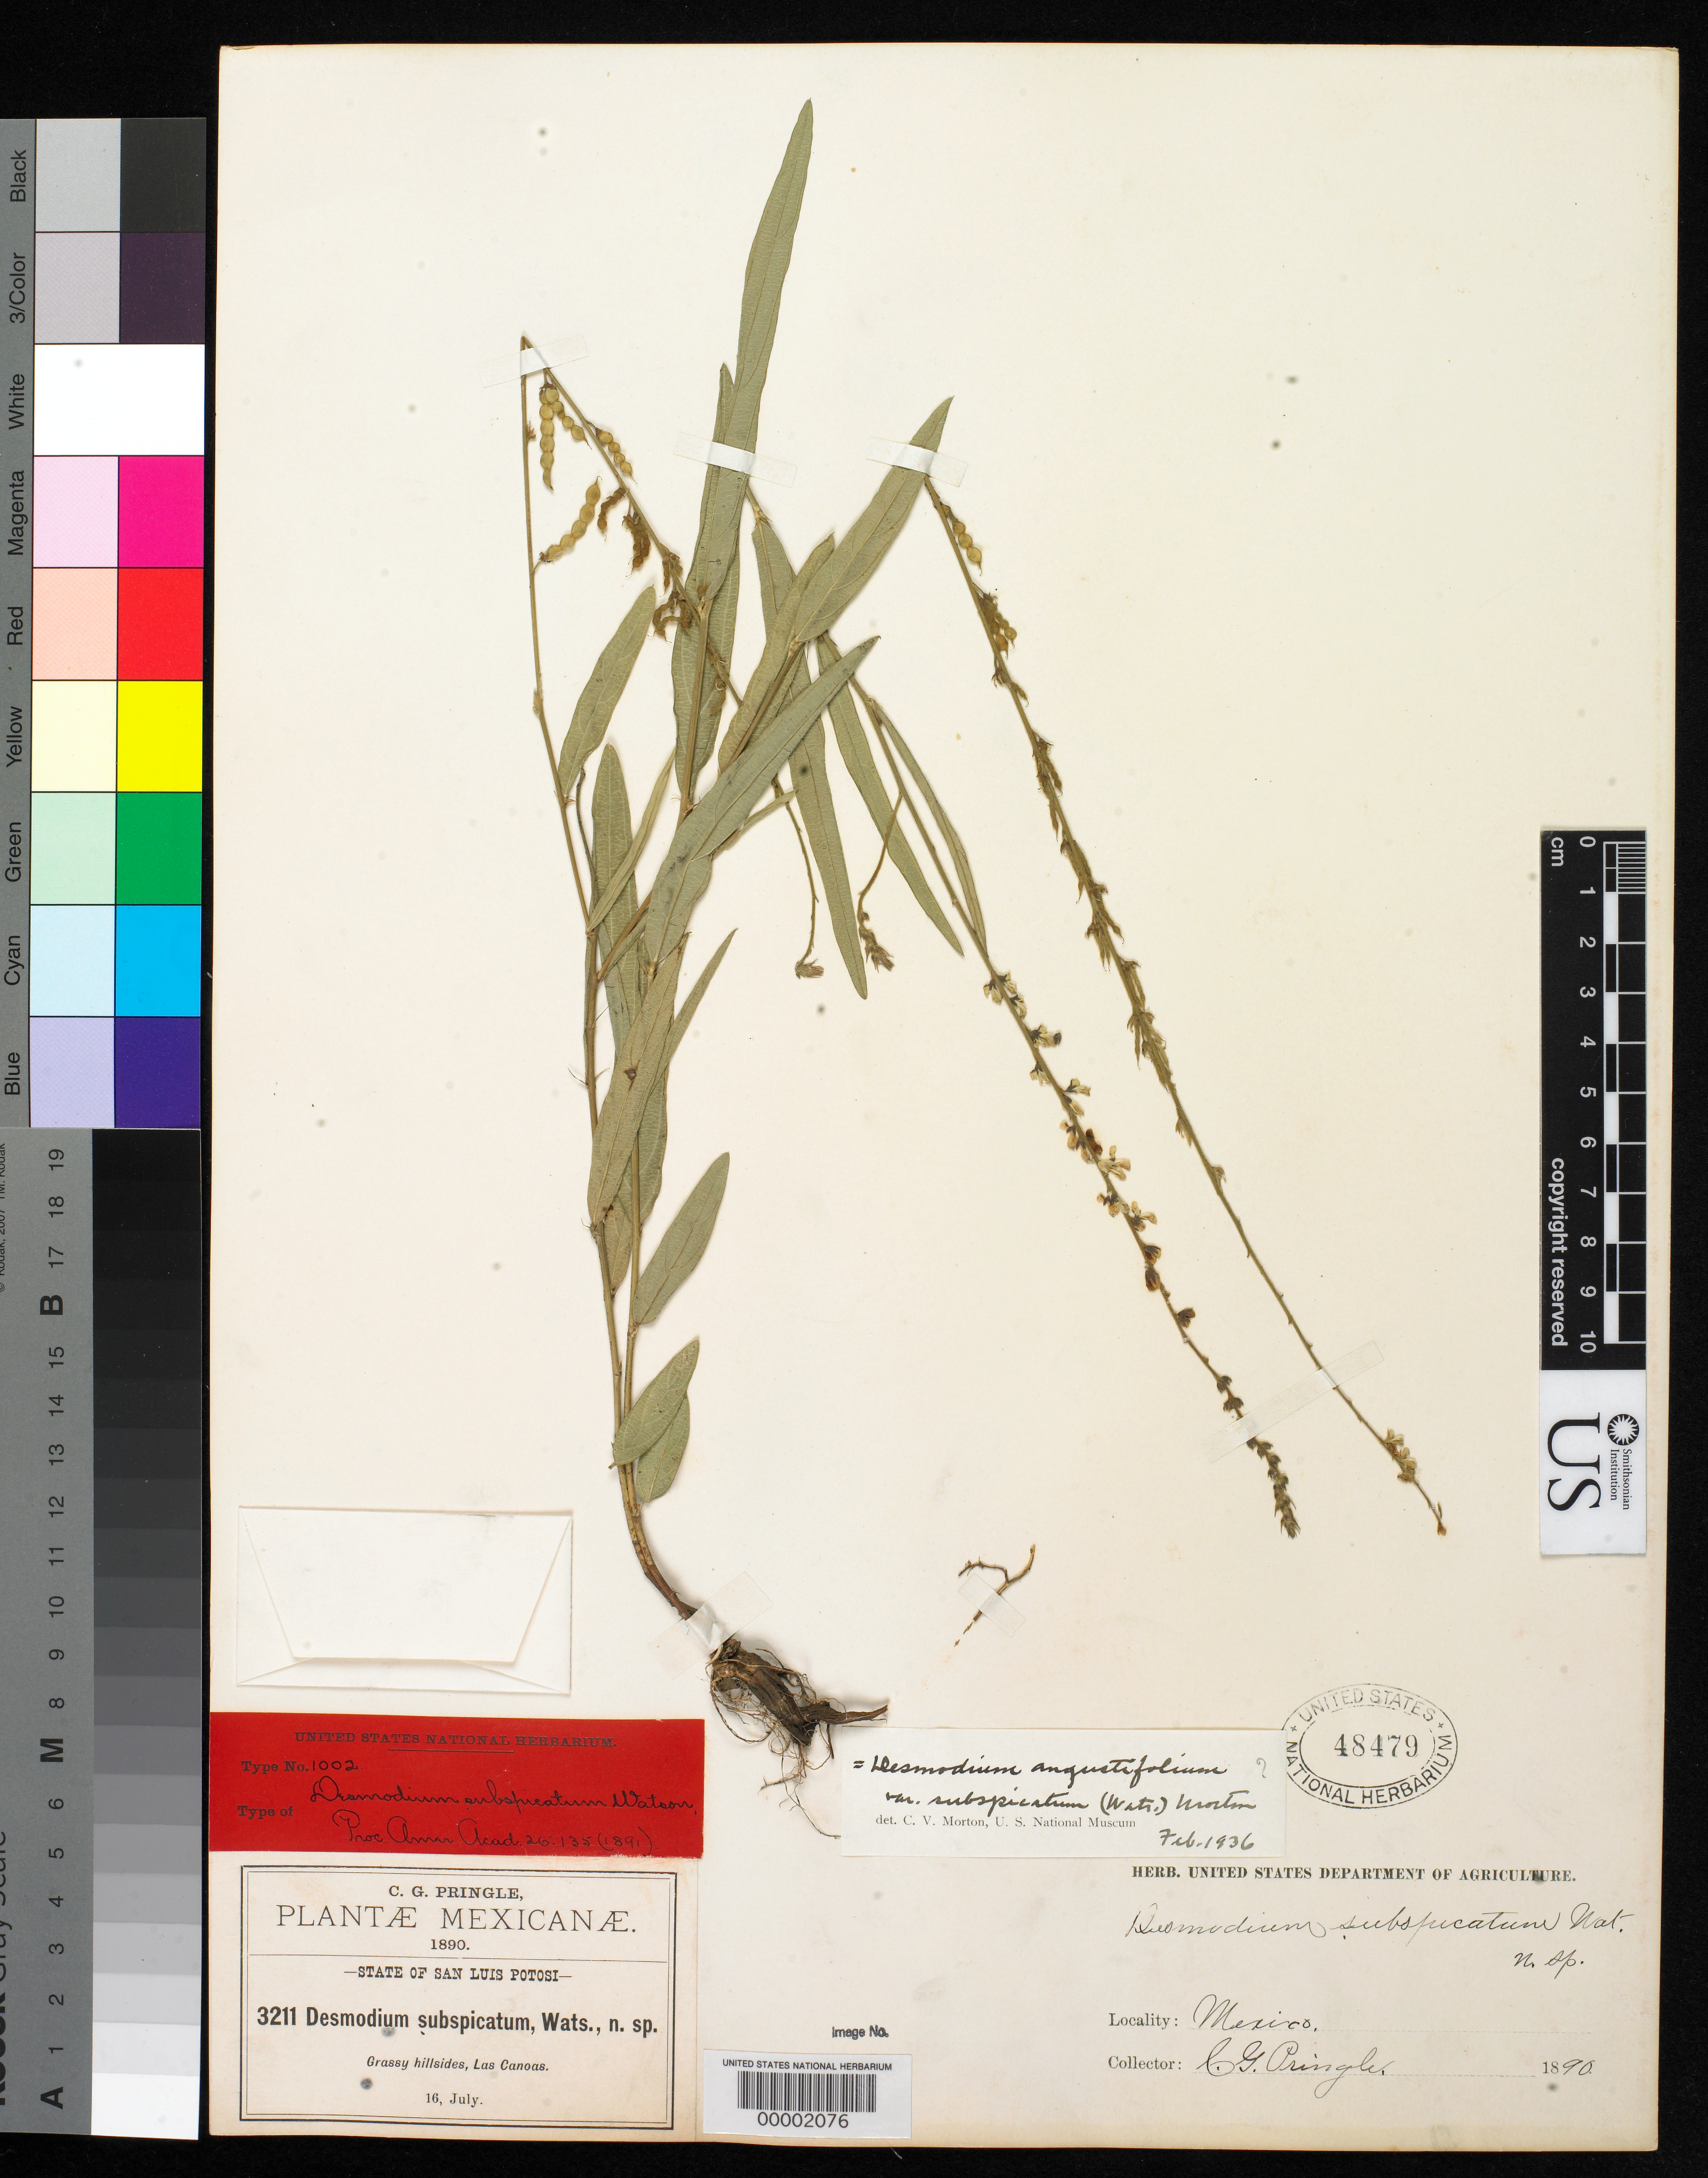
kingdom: Plantae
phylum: Tracheophyta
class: Magnoliopsida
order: Fabales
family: Fabaceae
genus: Desmodium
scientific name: Desmodium subspicatum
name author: S. Watson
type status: Type Collection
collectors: C. G. Pringle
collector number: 3211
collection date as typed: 16 Jul 1890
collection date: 1890-07-16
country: Mexico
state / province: San Luis Potosi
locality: Las Canoas.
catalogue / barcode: US 48479